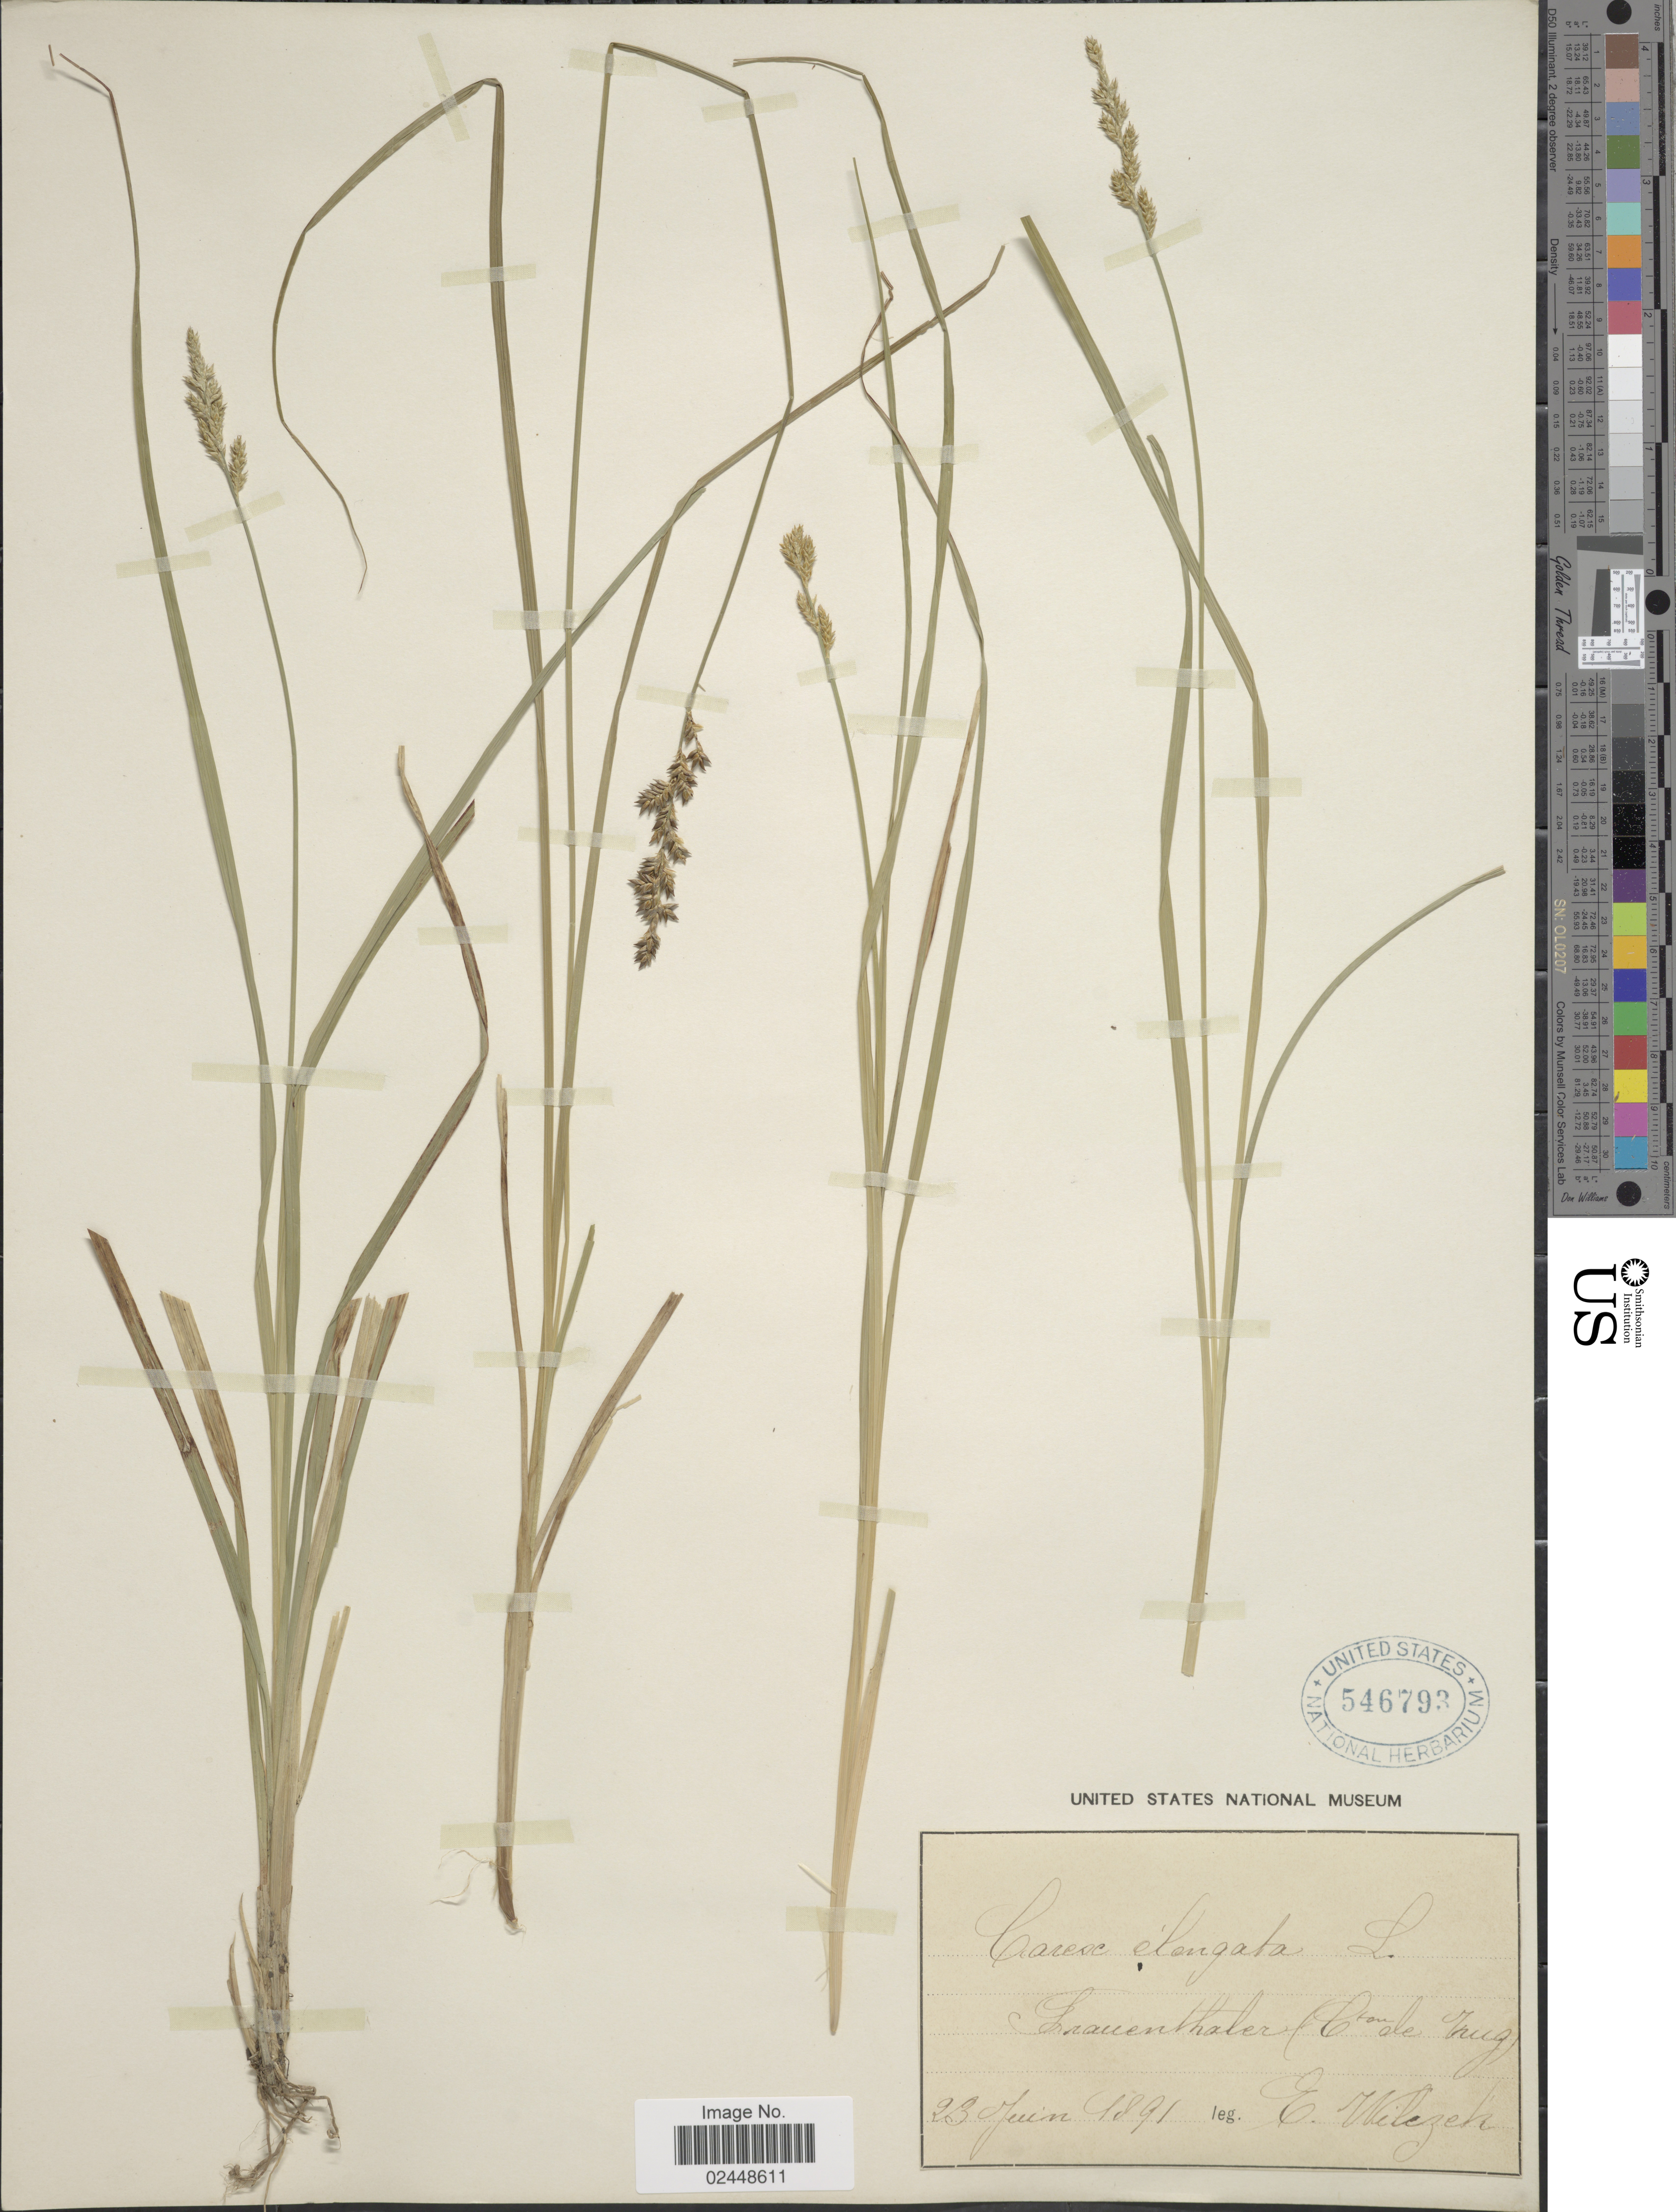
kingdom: Plantae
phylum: Tracheophyta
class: Liliopsida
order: Poales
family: Cyperaceae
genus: Carex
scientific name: Carex elongata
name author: L.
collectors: E. Wilczek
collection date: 1891-06-23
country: Switzerland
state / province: Zug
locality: Frauenthaler (Cton. de Zug).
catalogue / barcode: US 546793